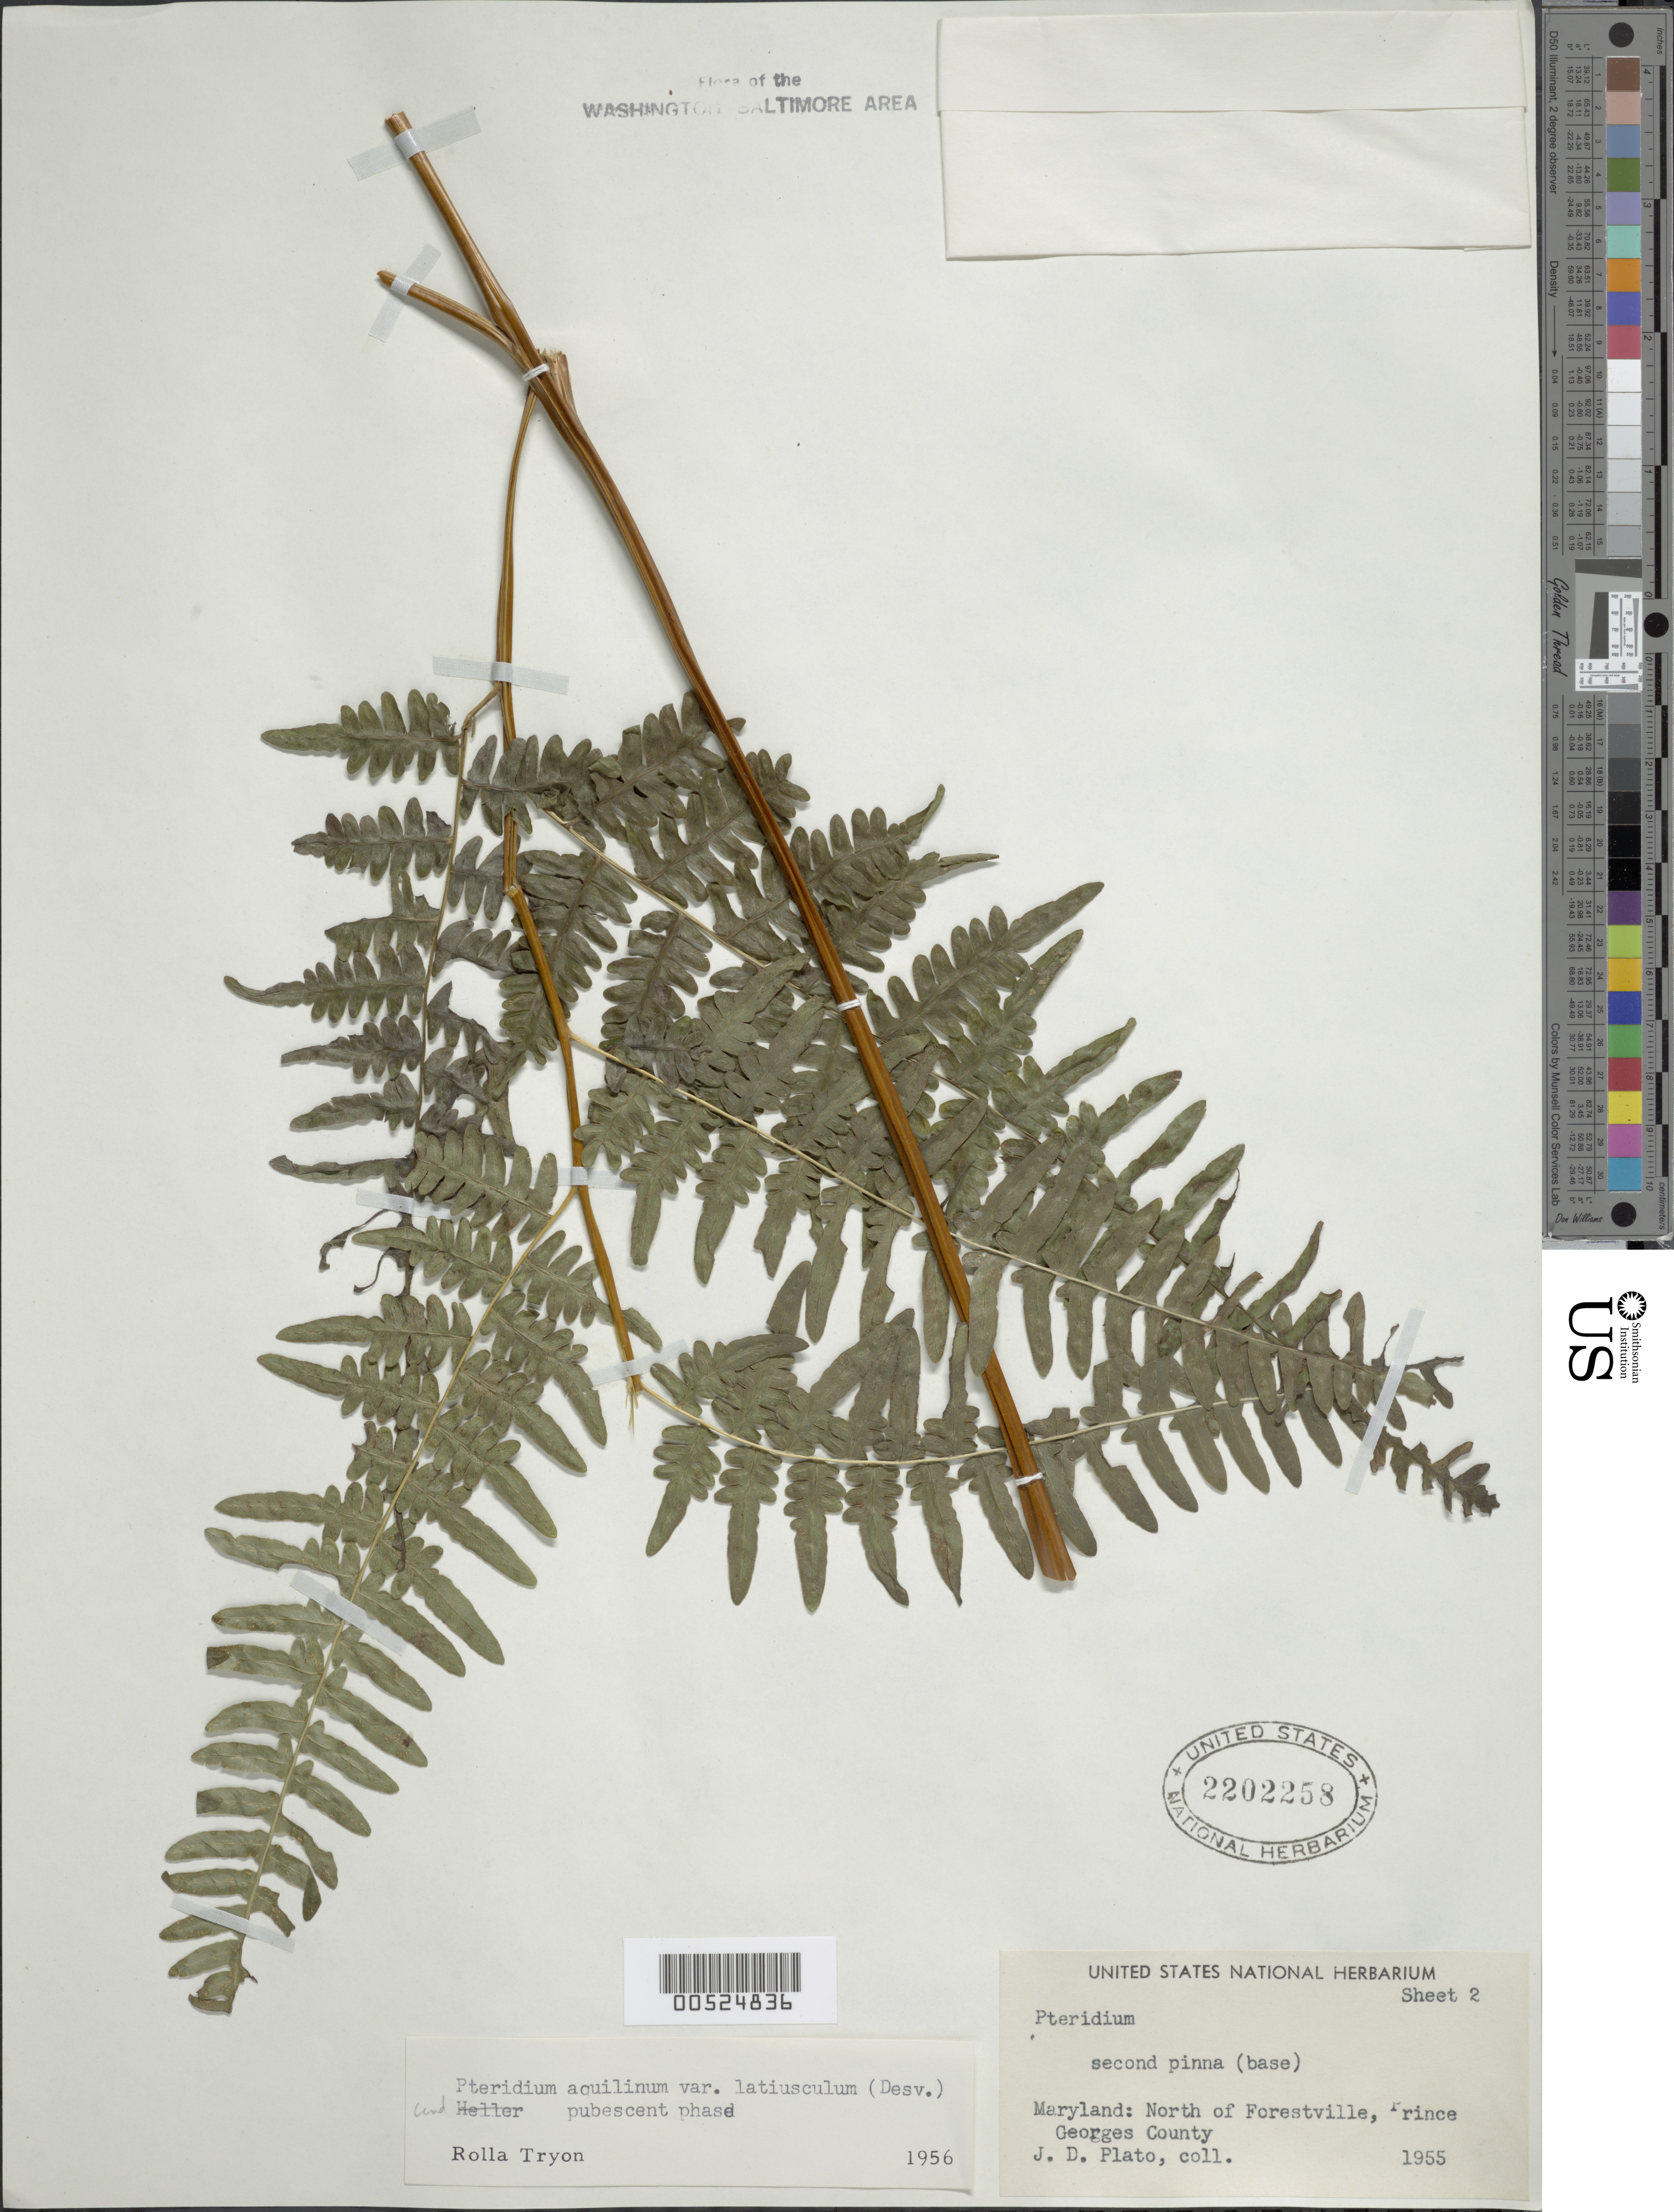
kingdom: Plantae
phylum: Tracheophyta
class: Polypodiopsida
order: Polypodiales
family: Dennstaedtiaceae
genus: Pteridium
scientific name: Pteridium aquilinum var. latiusculum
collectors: J. Plato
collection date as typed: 1955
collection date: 1955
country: United States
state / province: Maryland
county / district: Prince George's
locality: Forestville, N of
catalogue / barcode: US 2202258